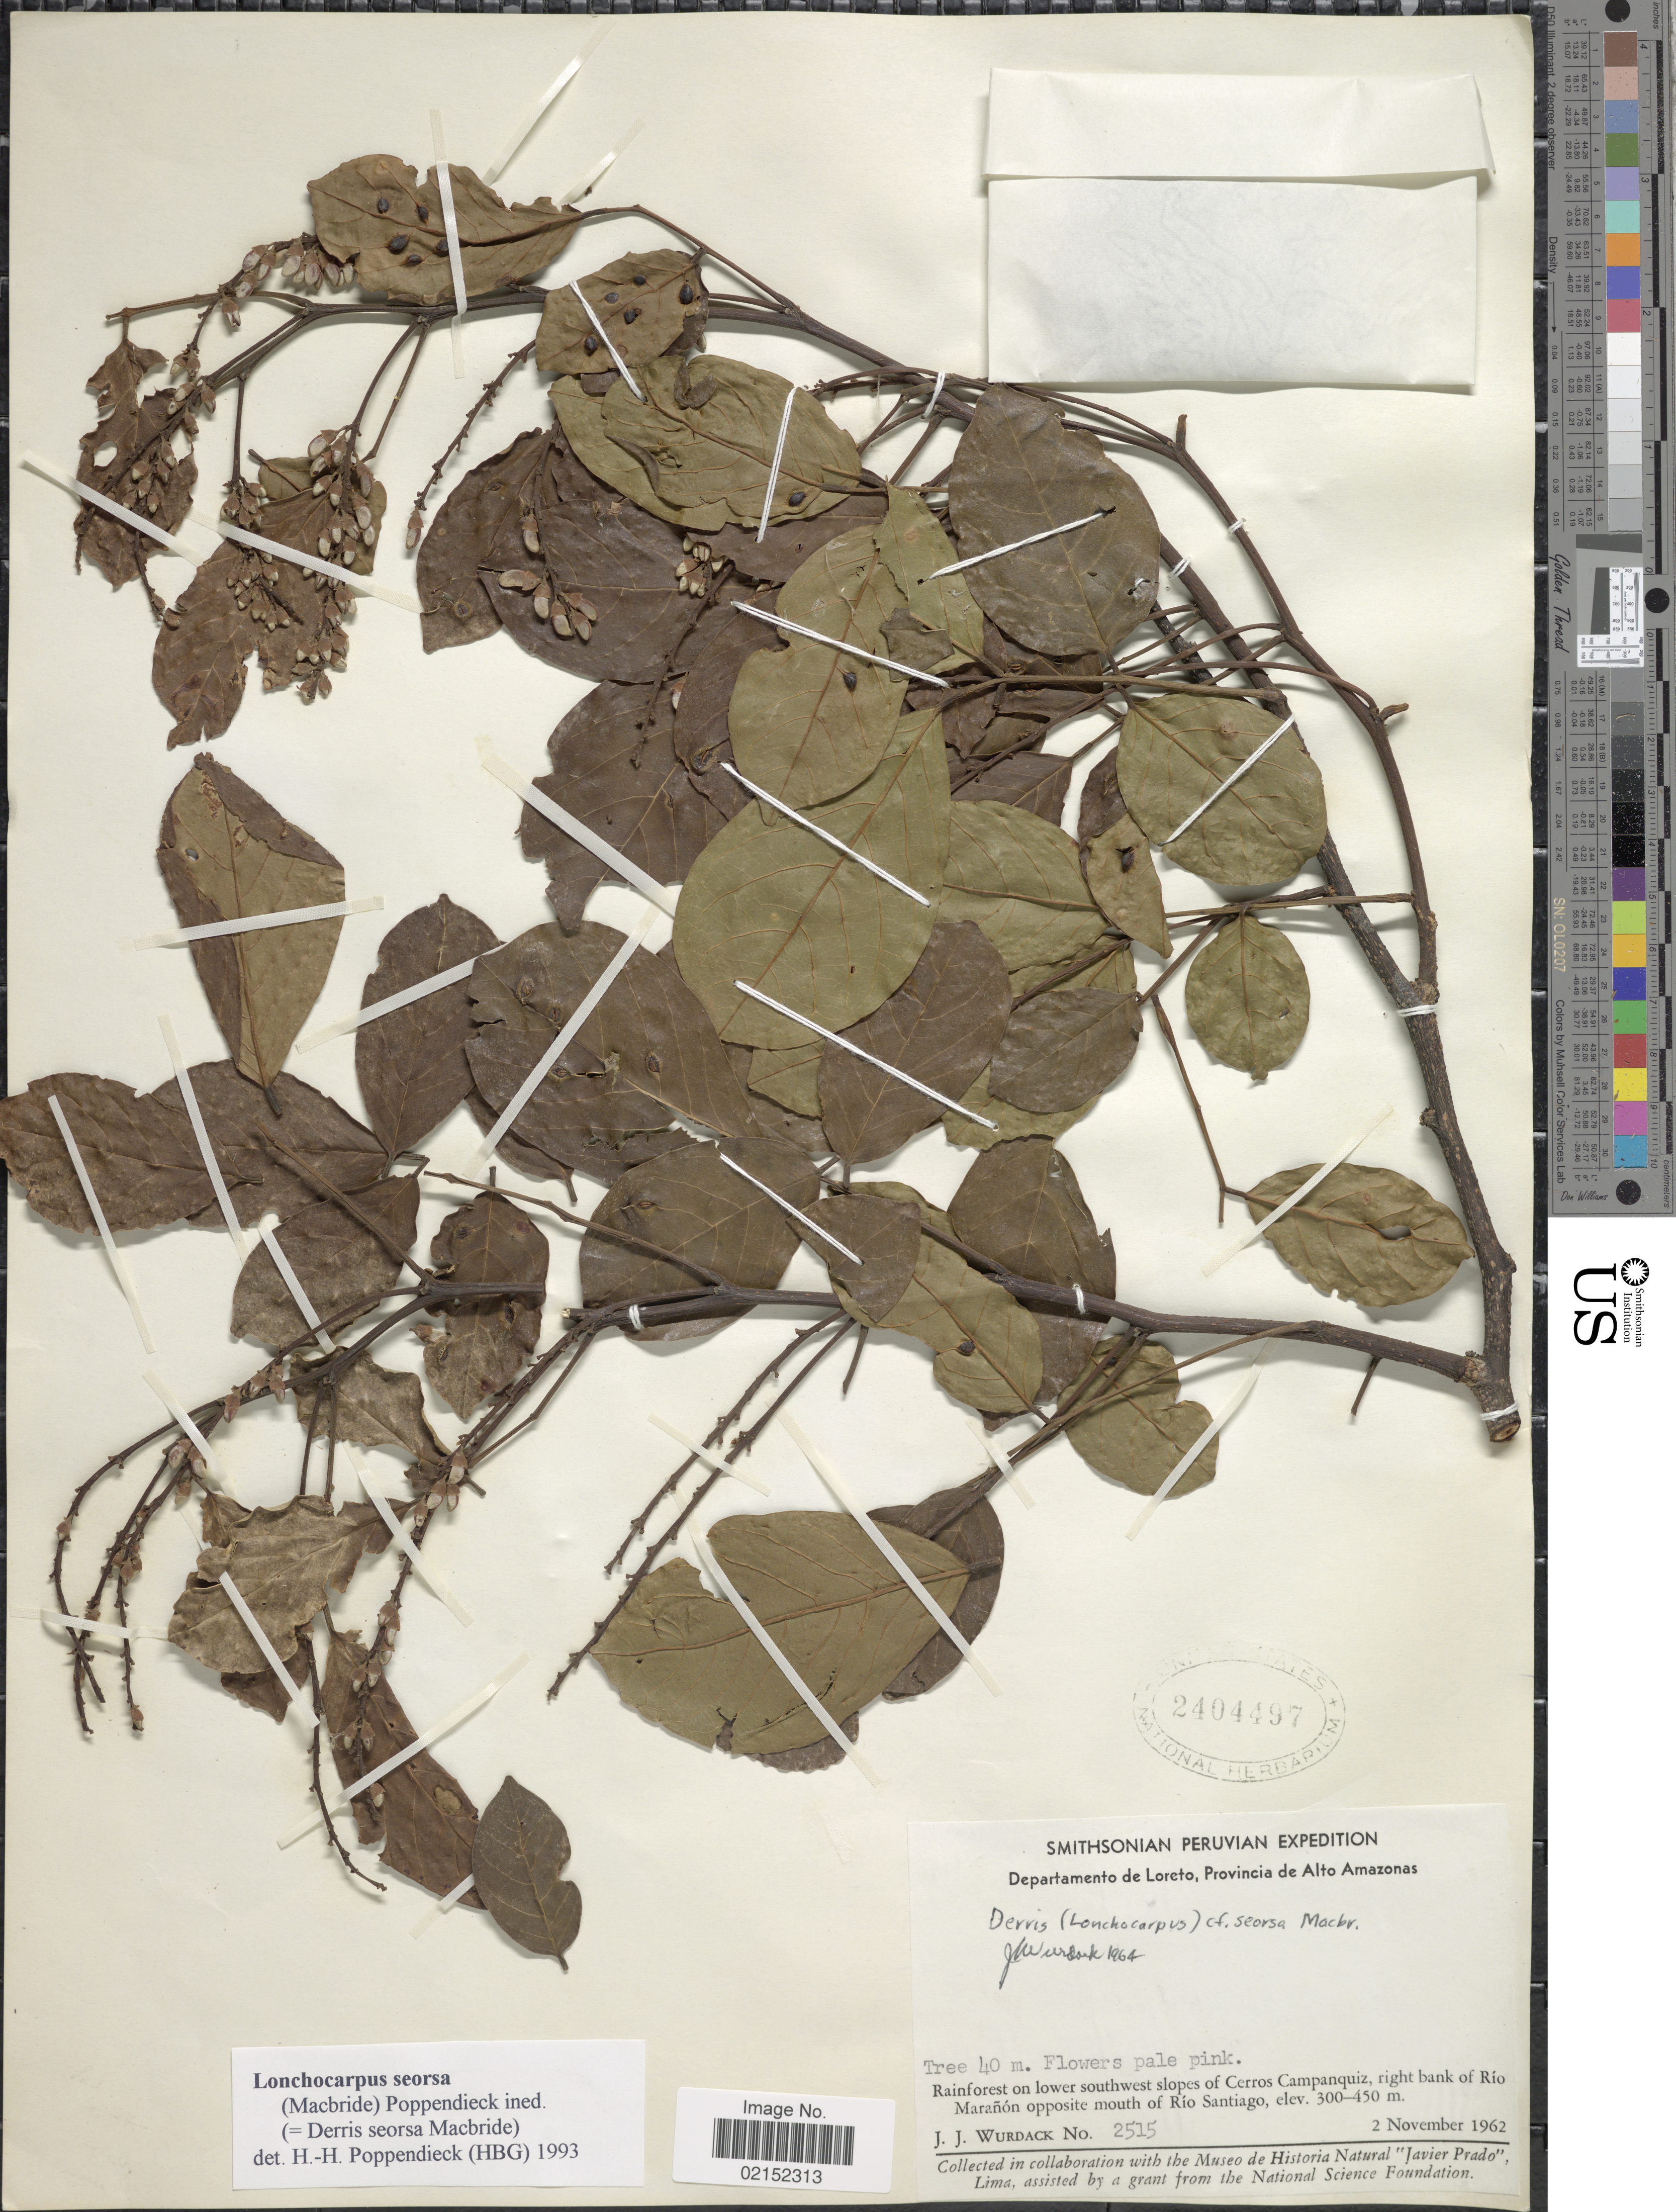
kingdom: Plantae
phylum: Tracheophyta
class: Magnoliopsida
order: Fabales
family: Fabaceae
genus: Lonchocarpus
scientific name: Lonchocarpus seorsa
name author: (J.F. Macbr.) M. Sousa ex D.A. Neill et al.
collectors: J. J. Wurdack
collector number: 2515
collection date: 1962-11-02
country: Peru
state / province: Loreto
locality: Provincia de Alto Amazonas, Rainforest on lower southwest slopes of Cerro Campanquiz, right bank of Rio Maranon opposite of Rio Santiago.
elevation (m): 300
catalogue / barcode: US 2404497